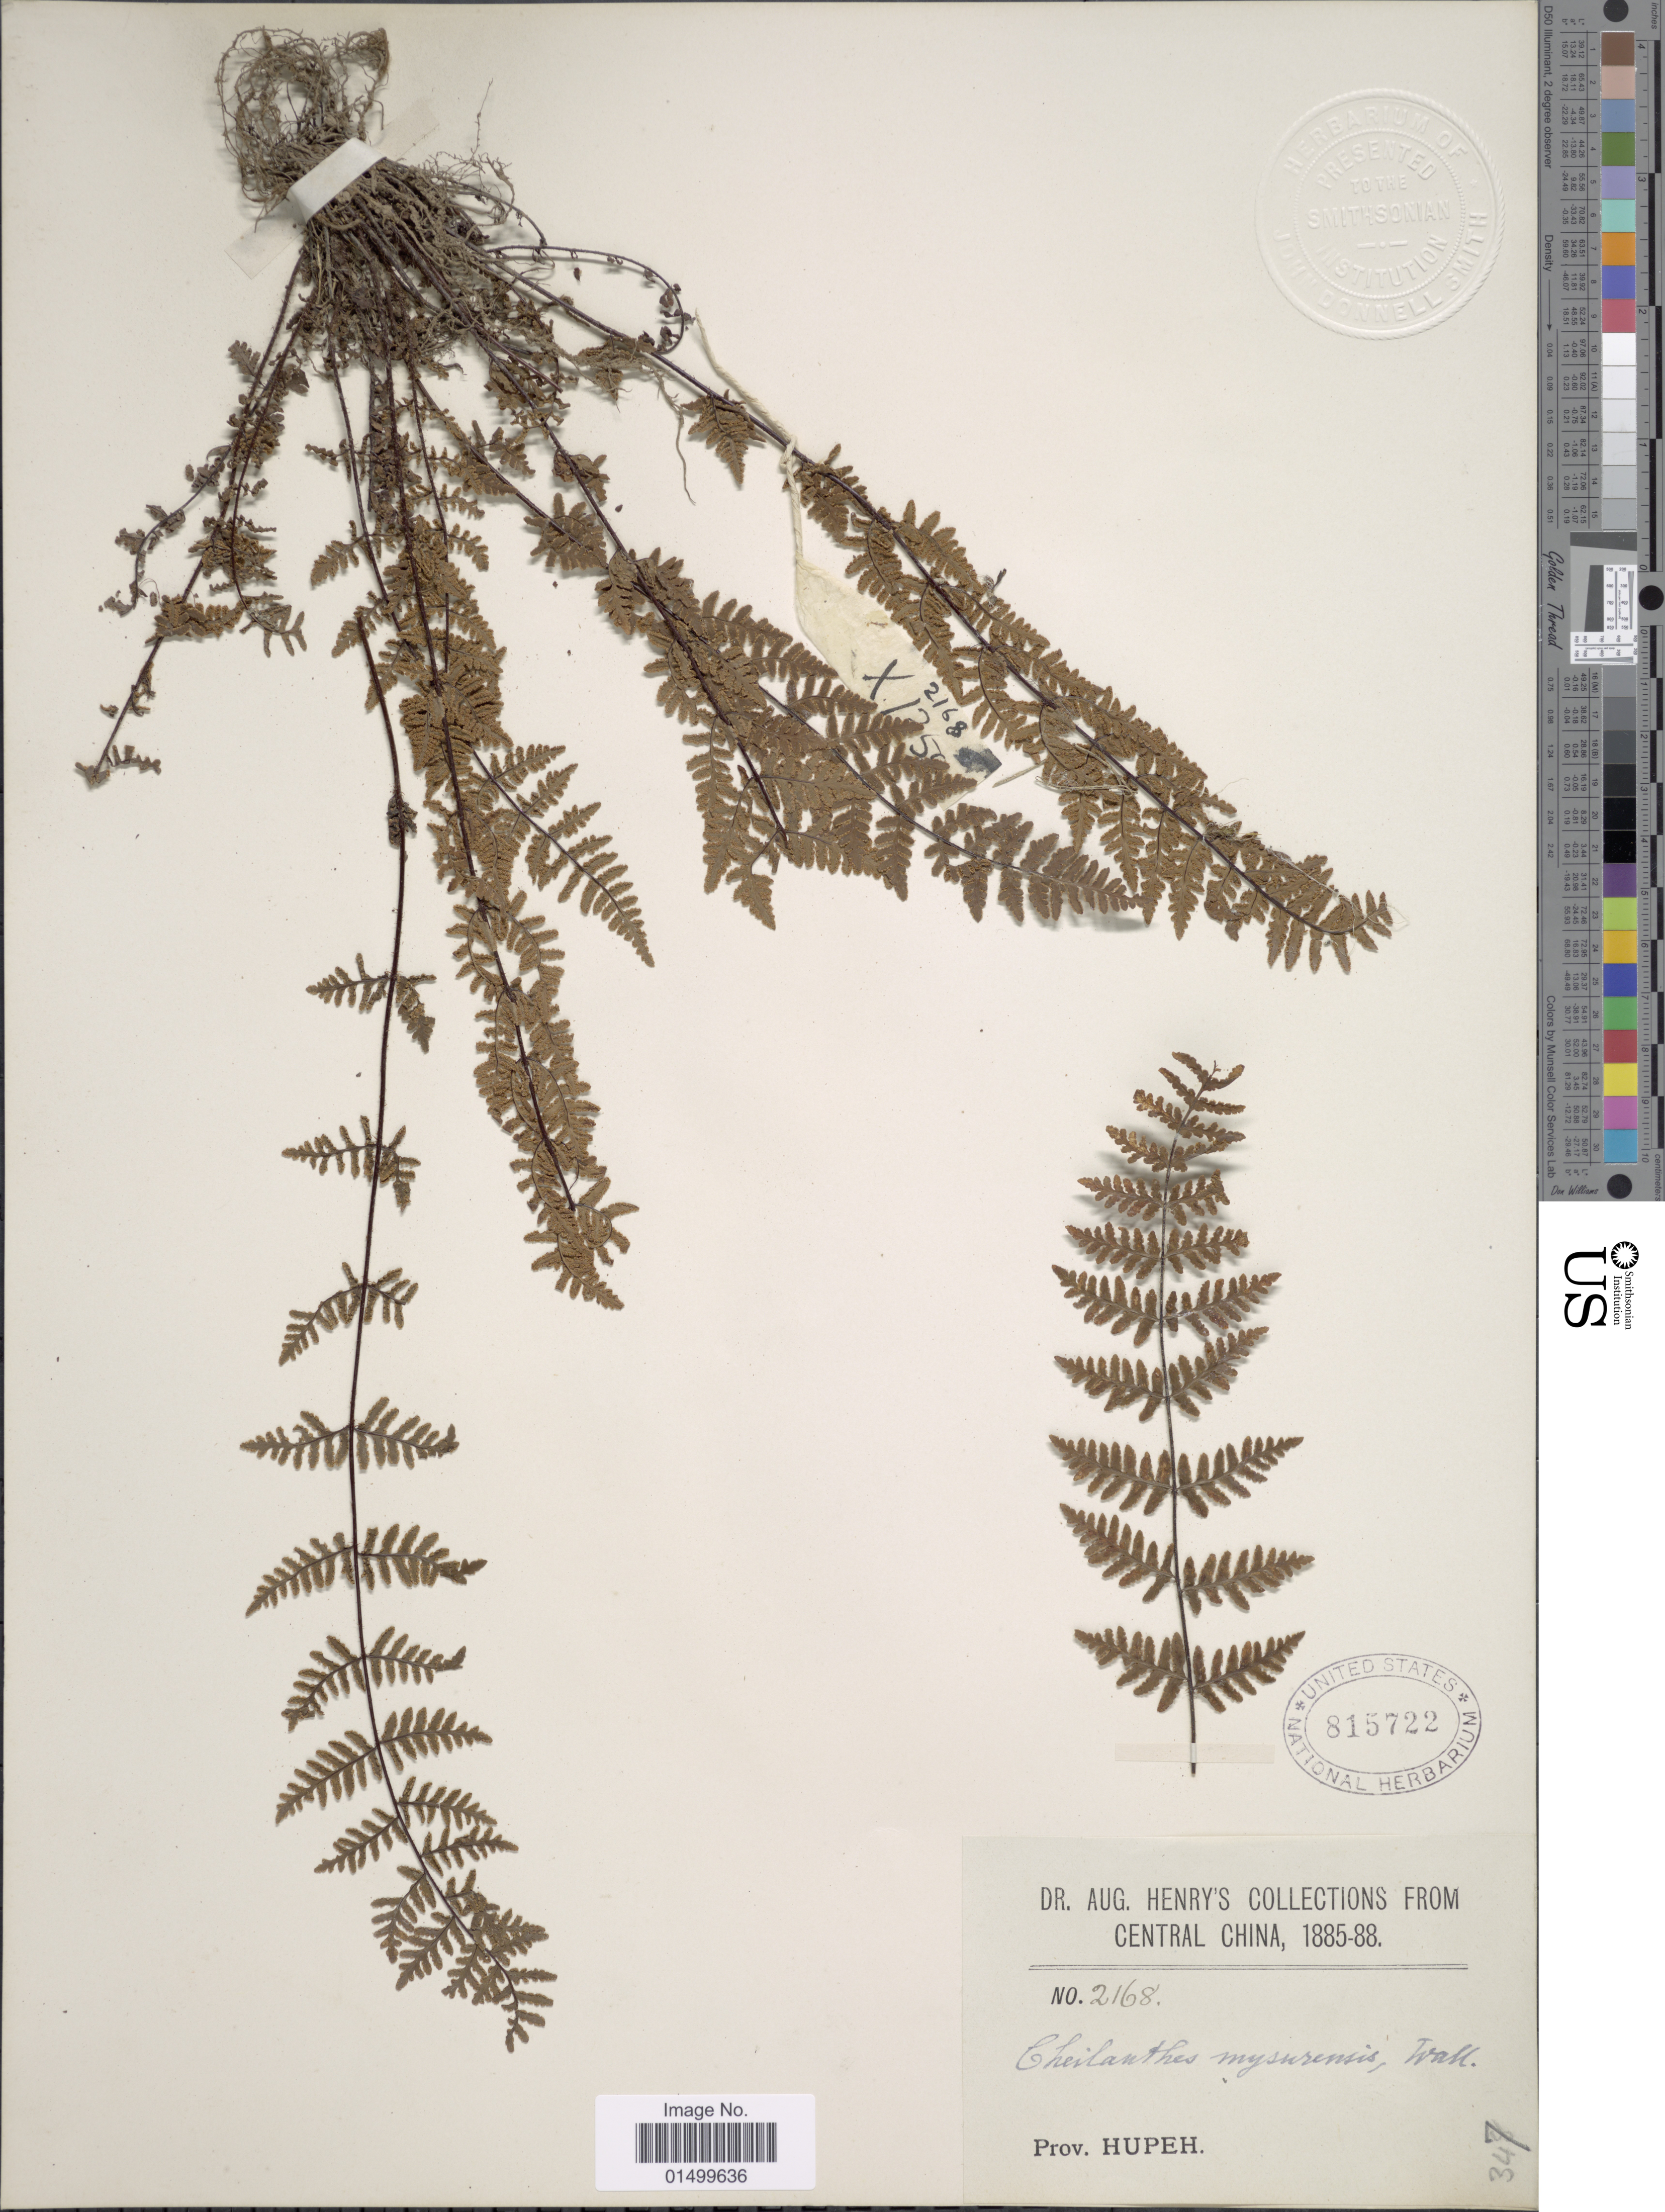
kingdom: Plantae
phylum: Tracheophyta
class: Polypodiopsida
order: Polypodiales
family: Pteridaceae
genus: Cheilanthes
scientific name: Cheilanthes mysurensis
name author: Wall. ex Hook.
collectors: A. Henry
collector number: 2168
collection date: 1885/1888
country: China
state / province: Hubei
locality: Hupeh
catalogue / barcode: US 815722